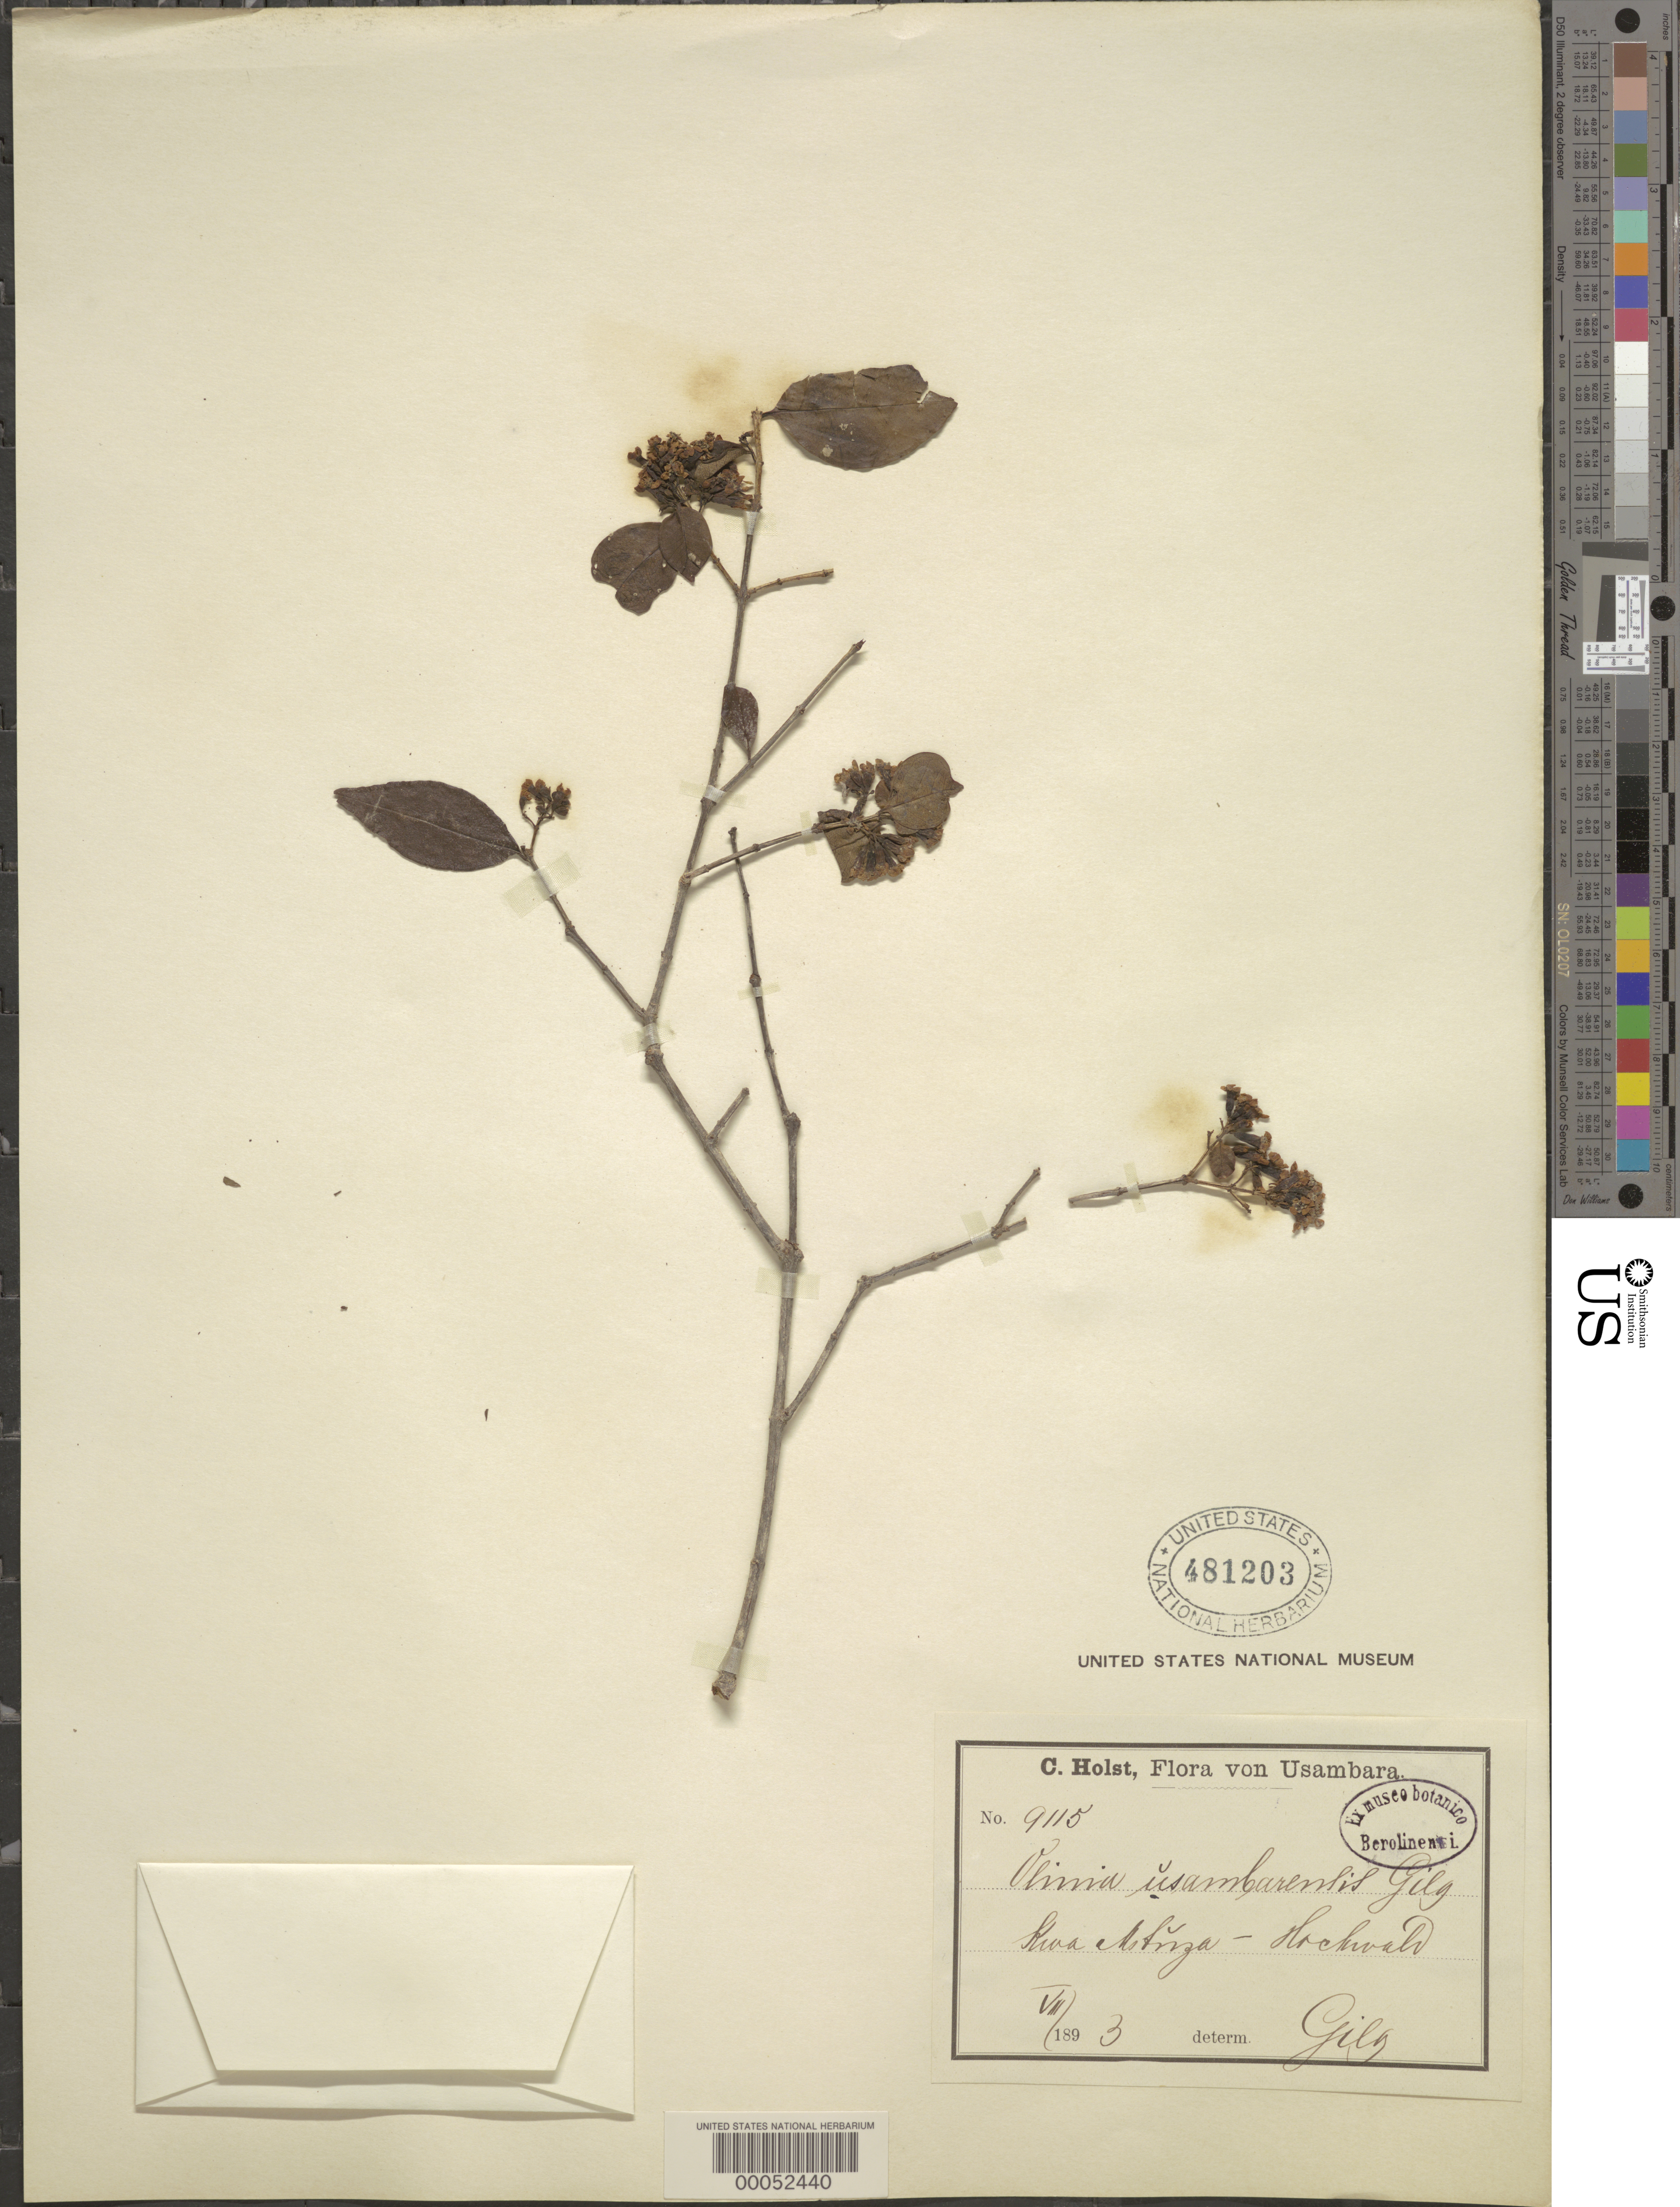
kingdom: Plantae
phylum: Tracheophyta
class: Magnoliopsida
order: Myrtales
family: Penaeaceae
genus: Olinia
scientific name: Olinia usambarensis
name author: Gilg ex Engl.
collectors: C. H. Holst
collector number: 9115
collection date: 1893-08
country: Tanzania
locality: Usambara. Kwa Mstuza.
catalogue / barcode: US 481203